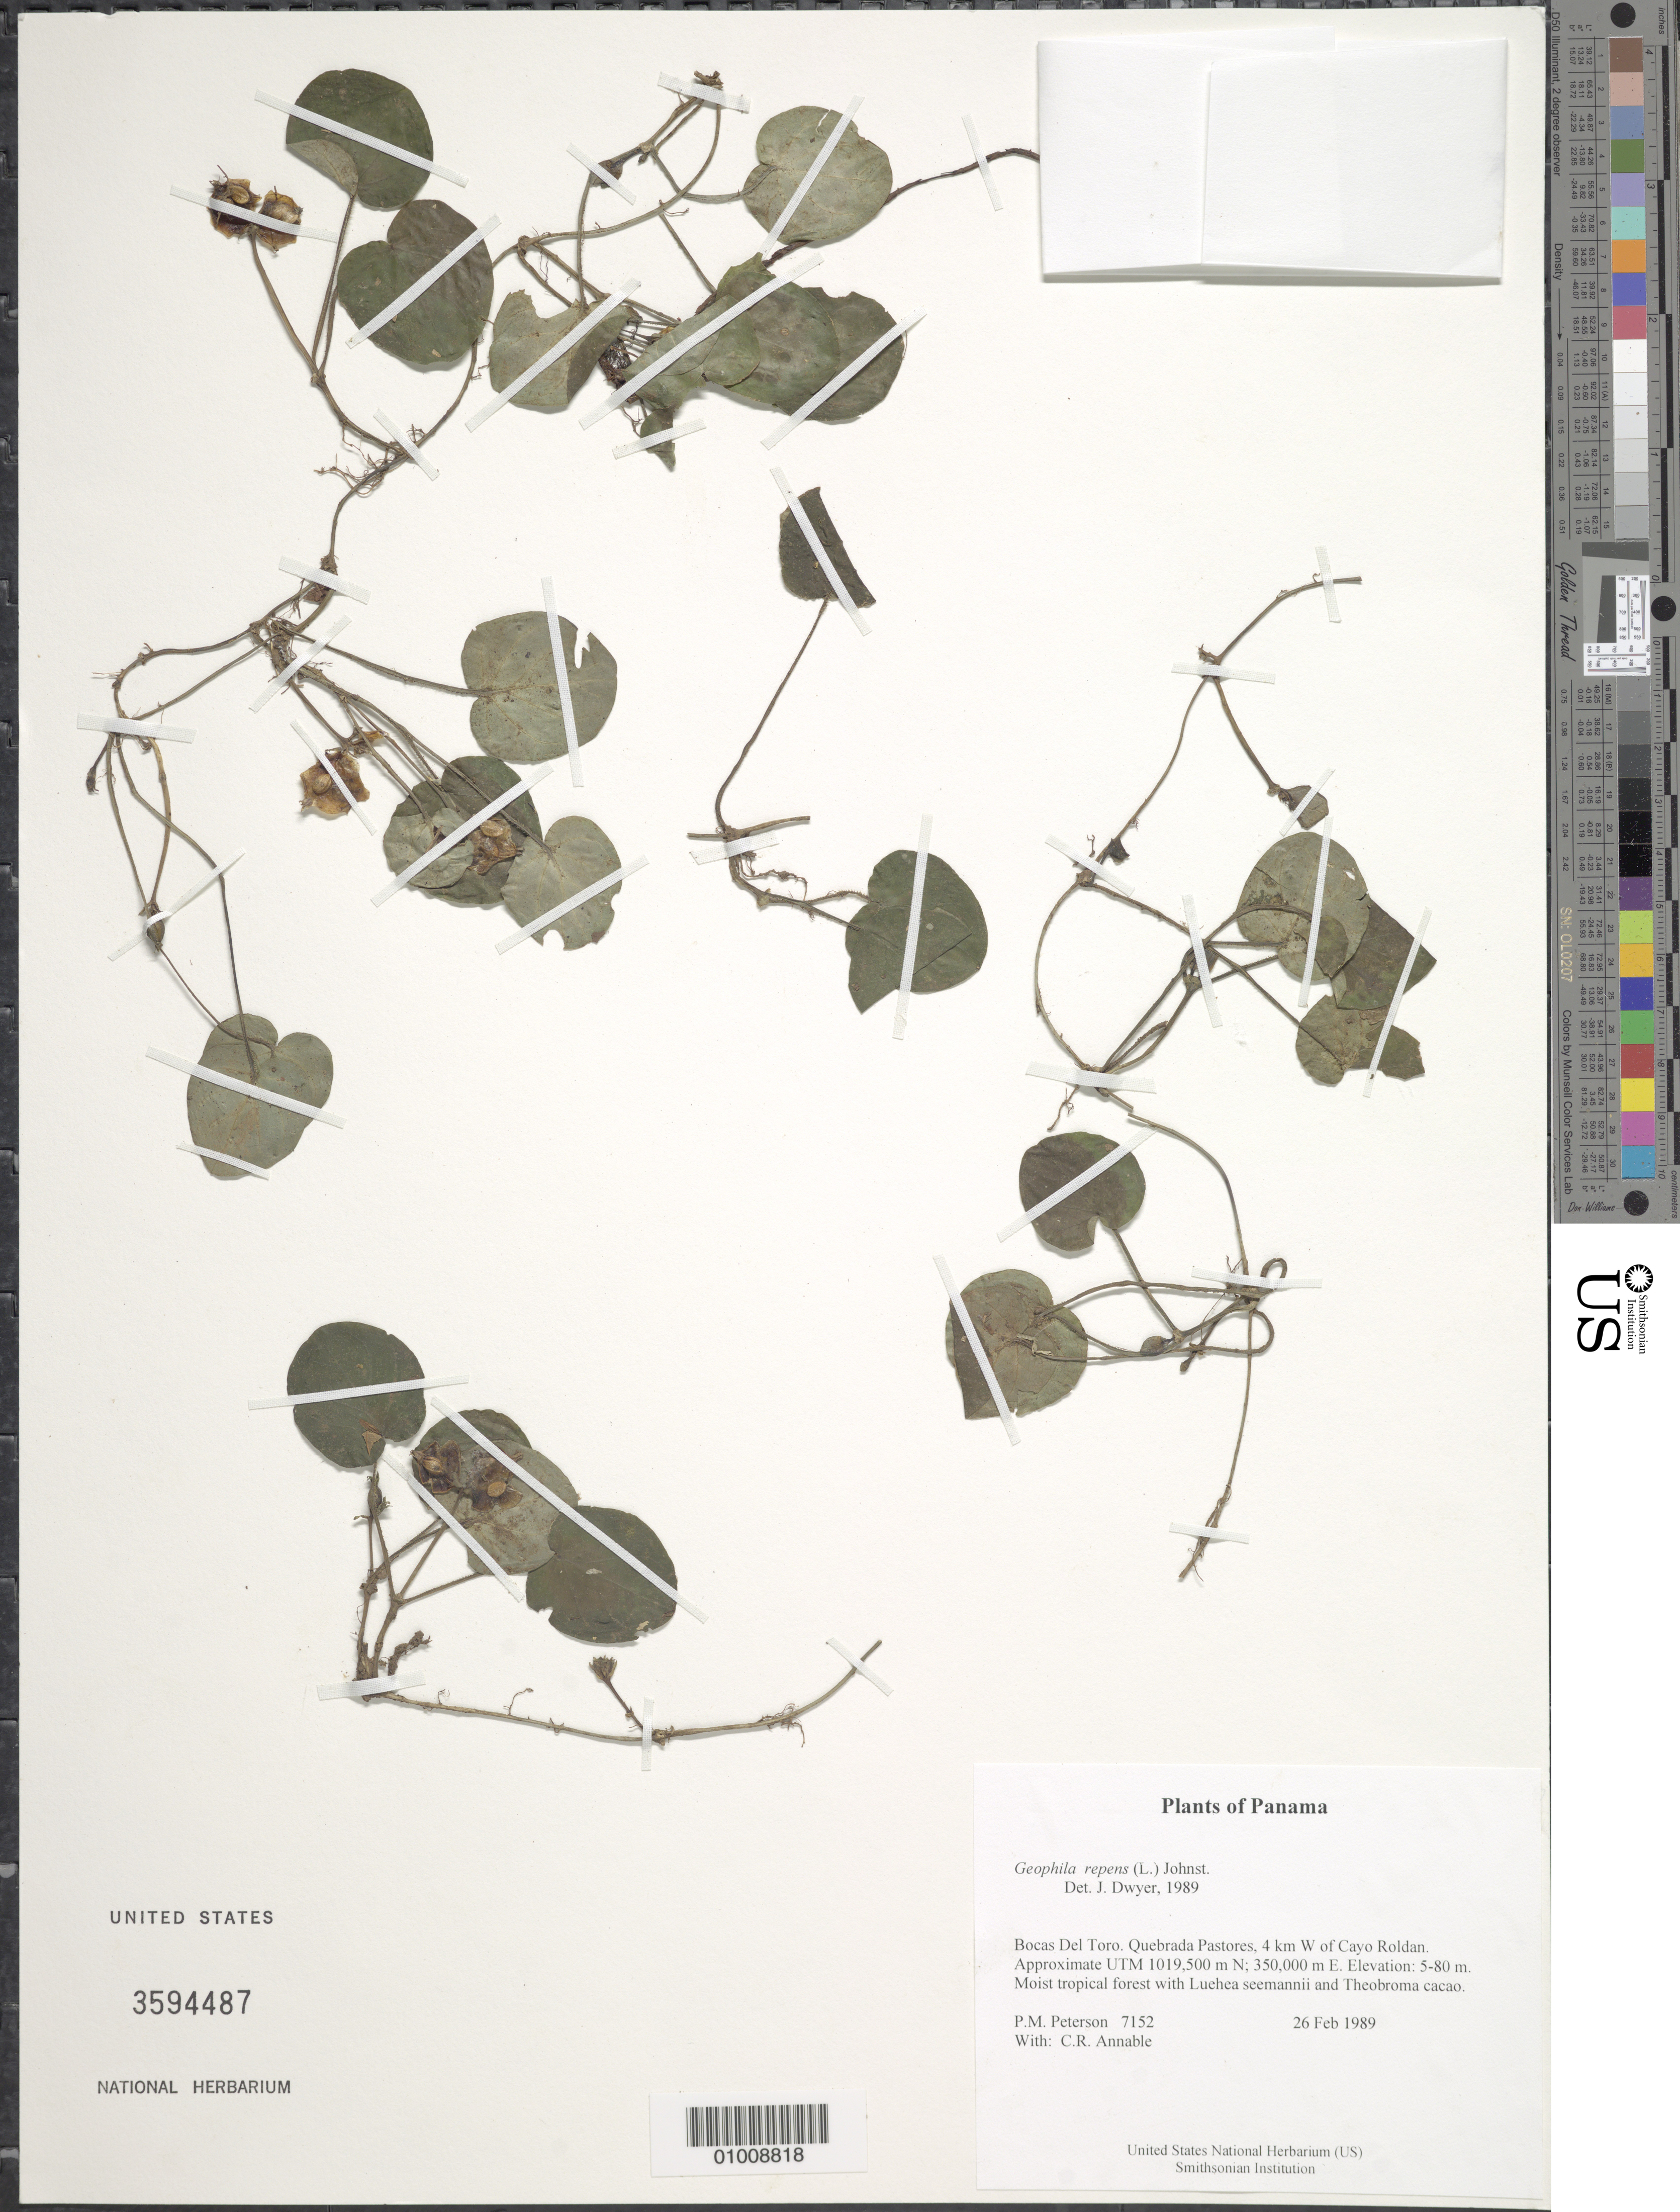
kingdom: Plantae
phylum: Tracheophyta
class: Magnoliopsida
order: Gentianales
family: Rubiaceae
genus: Geophila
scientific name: Geophila repens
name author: (L.) I.M. Johnst.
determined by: Dwyer, J.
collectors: P. M. Peterson & C. R. Annable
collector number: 07152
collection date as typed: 26 Feb 1989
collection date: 1989-02-26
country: Panama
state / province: Bocas del Toro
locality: Quebrada Pastores, 4 km W of Cayo Roldan. Approximate UTM 1019,500 m N; 350,000 m E.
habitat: Moist tropical forest with Luehea seemannii and Theobroma cacao.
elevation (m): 5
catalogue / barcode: US 3594487